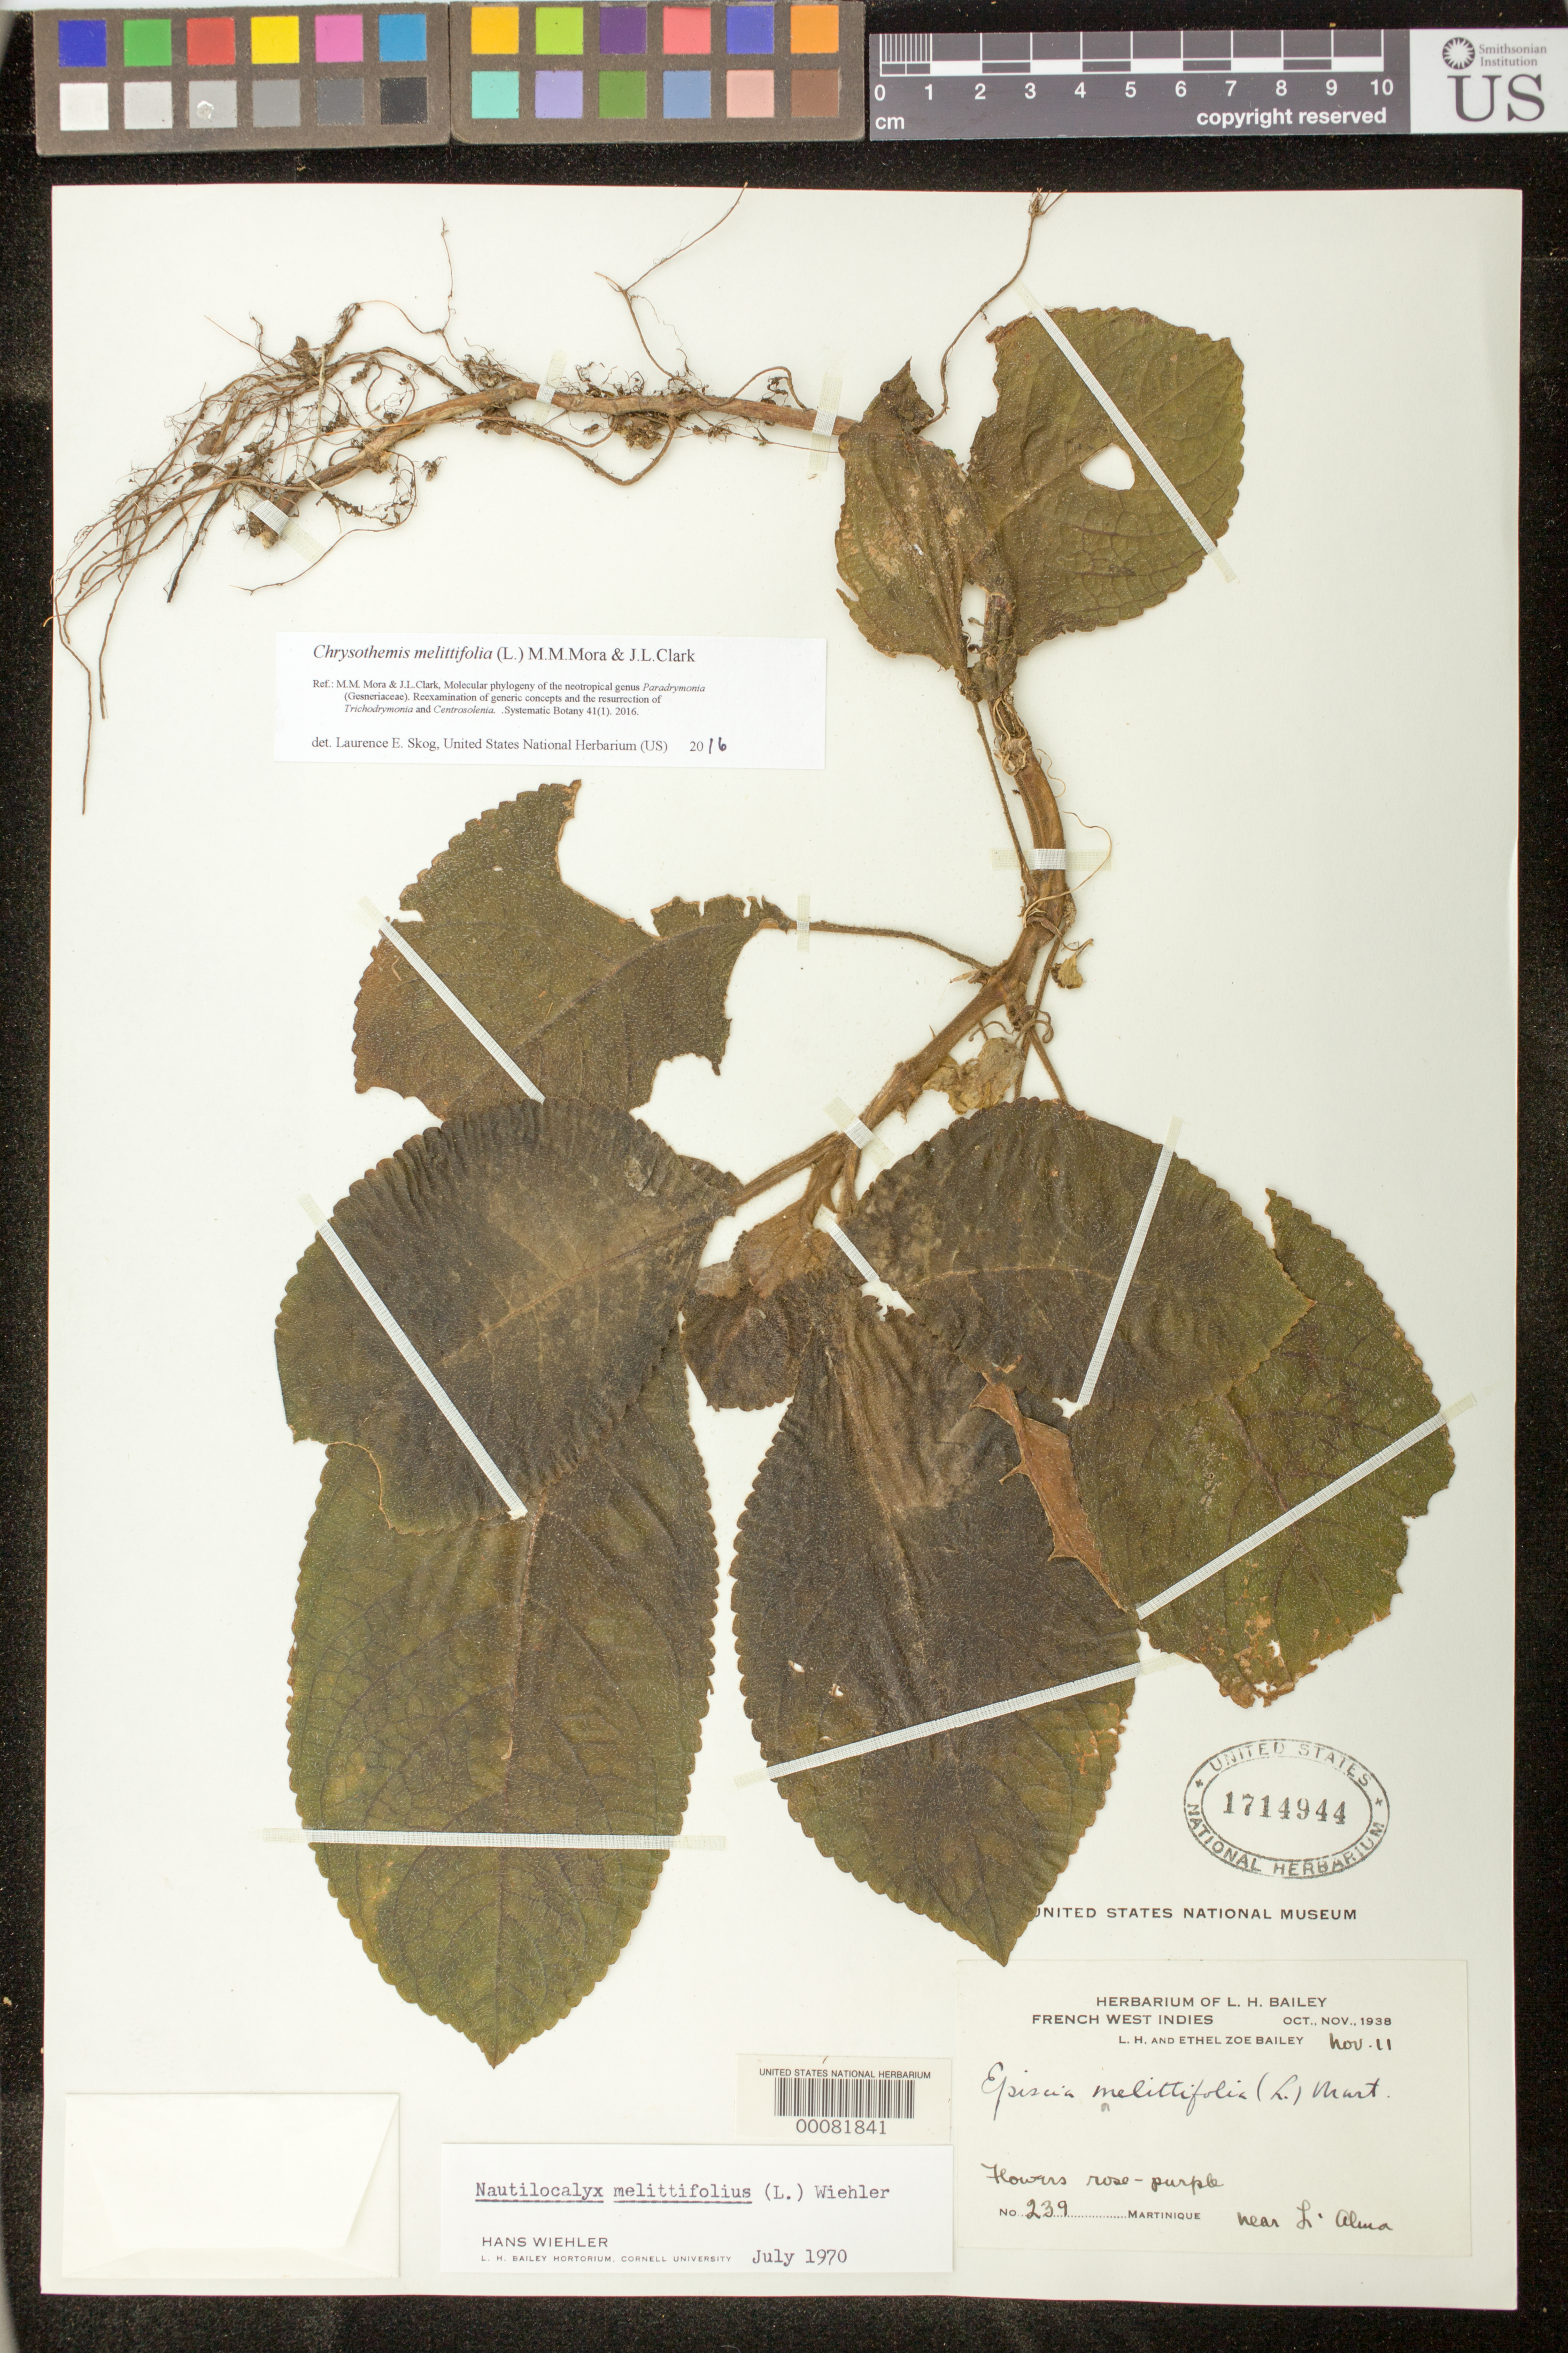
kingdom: Plantae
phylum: Tracheophyta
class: Magnoliopsida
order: Lamiales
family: Gesneriaceae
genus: Chrysothemis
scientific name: Chrysothemis melittifolia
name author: (L.) M.M. Mora & J.L. Clark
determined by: Skog, Laurence E.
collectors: L. H. Bailey & E. Z. Bailey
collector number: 239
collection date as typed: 11 Nov 1938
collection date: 1938-11-11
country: Martinique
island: Martinique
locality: Near L'alma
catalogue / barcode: US 1714944